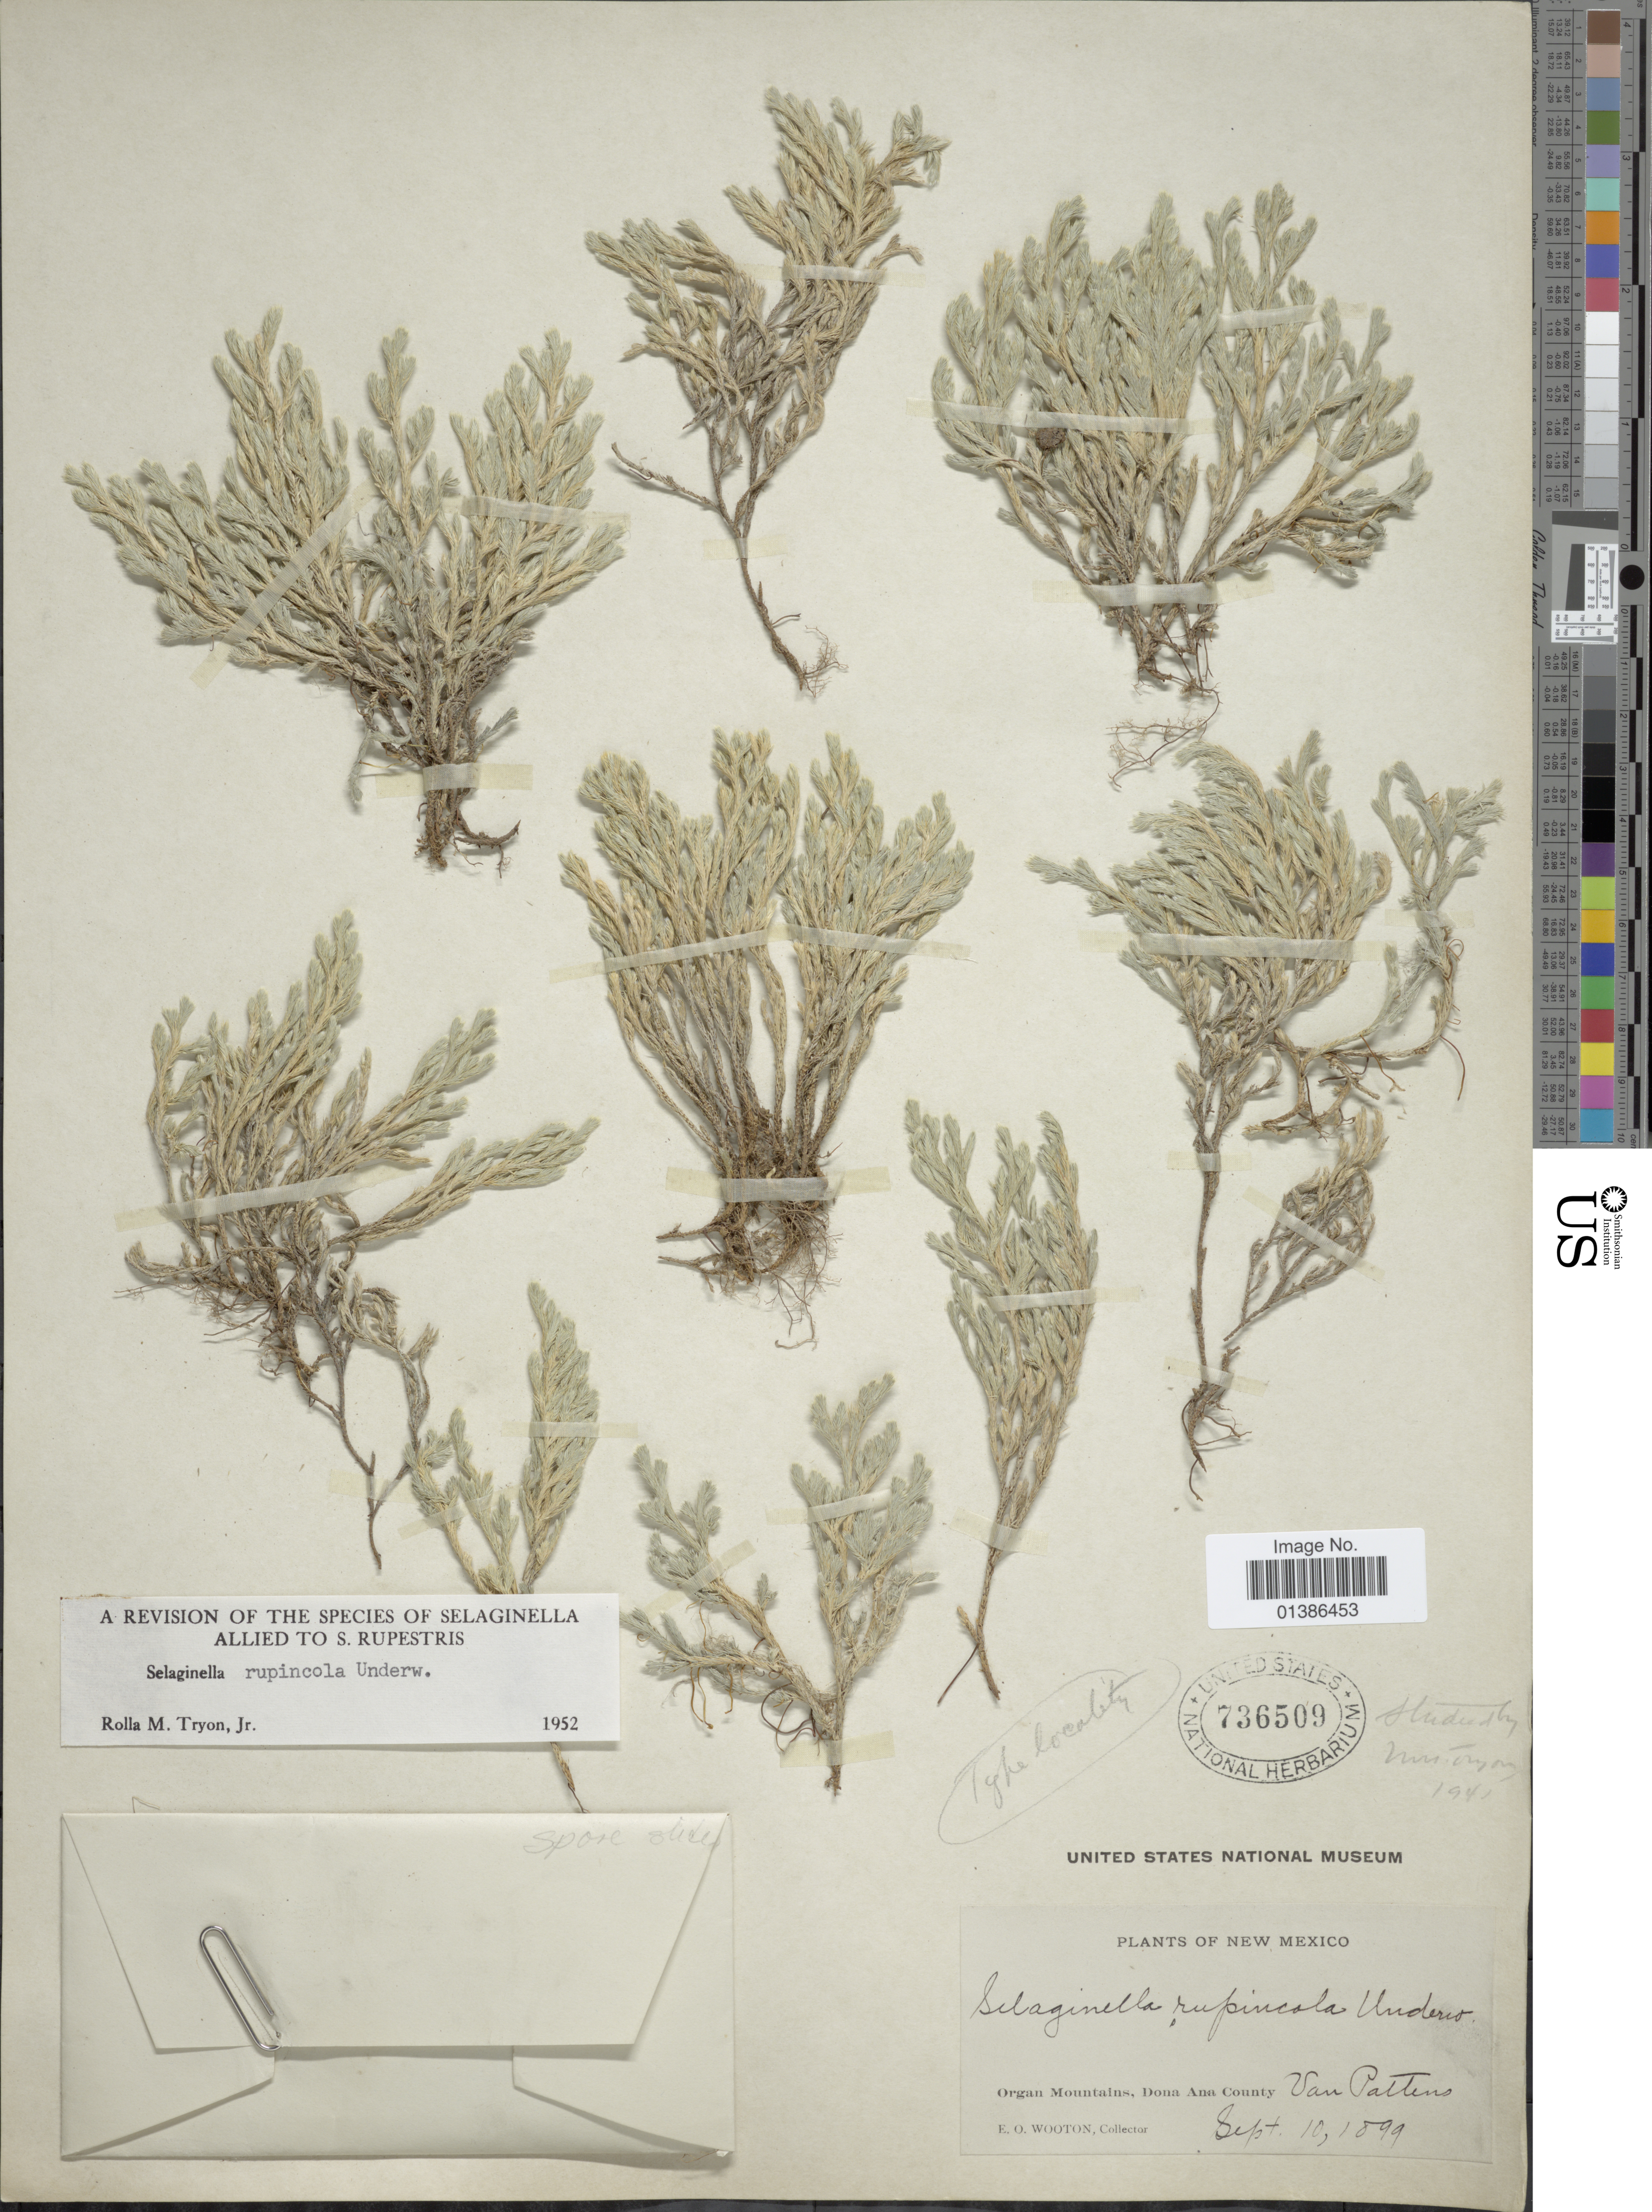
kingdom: Plantae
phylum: Tracheophyta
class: Lycopodiopsida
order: Selaginellales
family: Selaginellaceae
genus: Selaginella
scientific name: Selaginella rupincola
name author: Underw.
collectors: E. O. Wooton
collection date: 1899-09-10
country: United States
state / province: New Mexico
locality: Organ Mountains, Dona Ana County, Van Pattens.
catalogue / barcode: US 736509